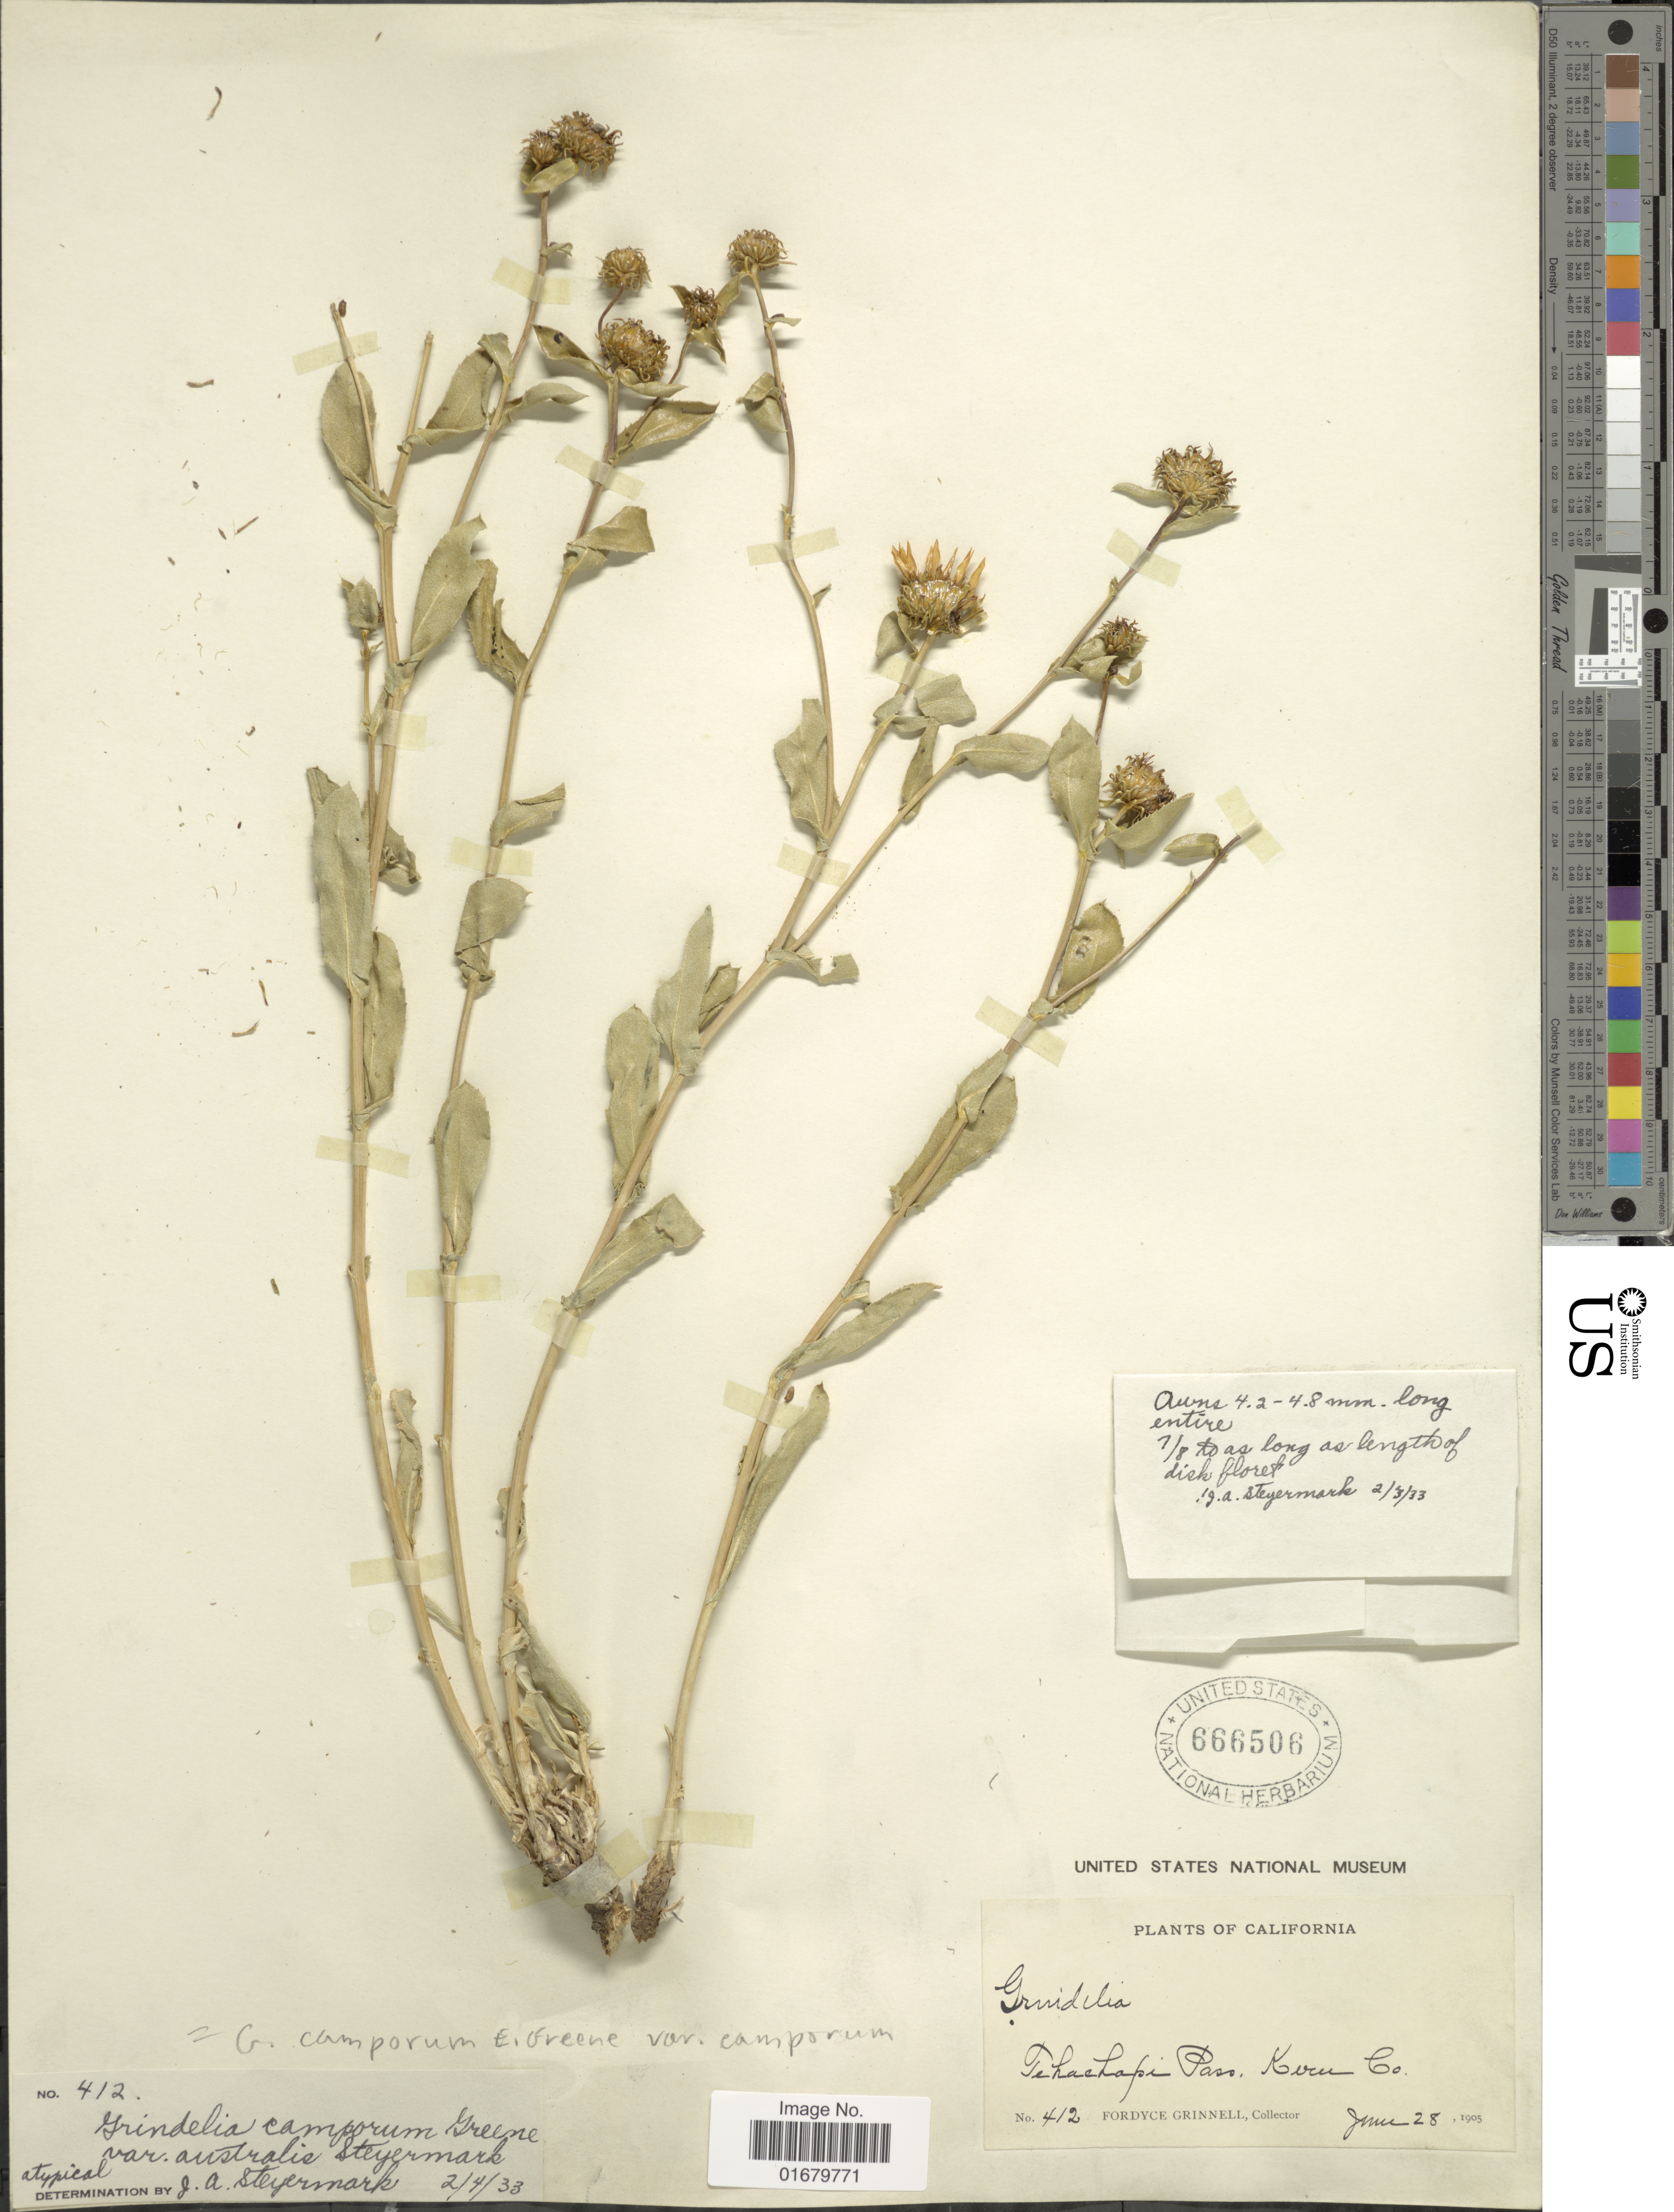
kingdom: Plantae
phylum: Tracheophyta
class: Magnoliopsida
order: Asterales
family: Asteraceae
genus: Grindelia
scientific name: Grindelia camporum var. camporum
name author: Greene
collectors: F. Grinnell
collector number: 412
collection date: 1905-06-28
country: United States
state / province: California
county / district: Kern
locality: Tehachapi Pass, Kern Co.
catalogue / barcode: US 666506